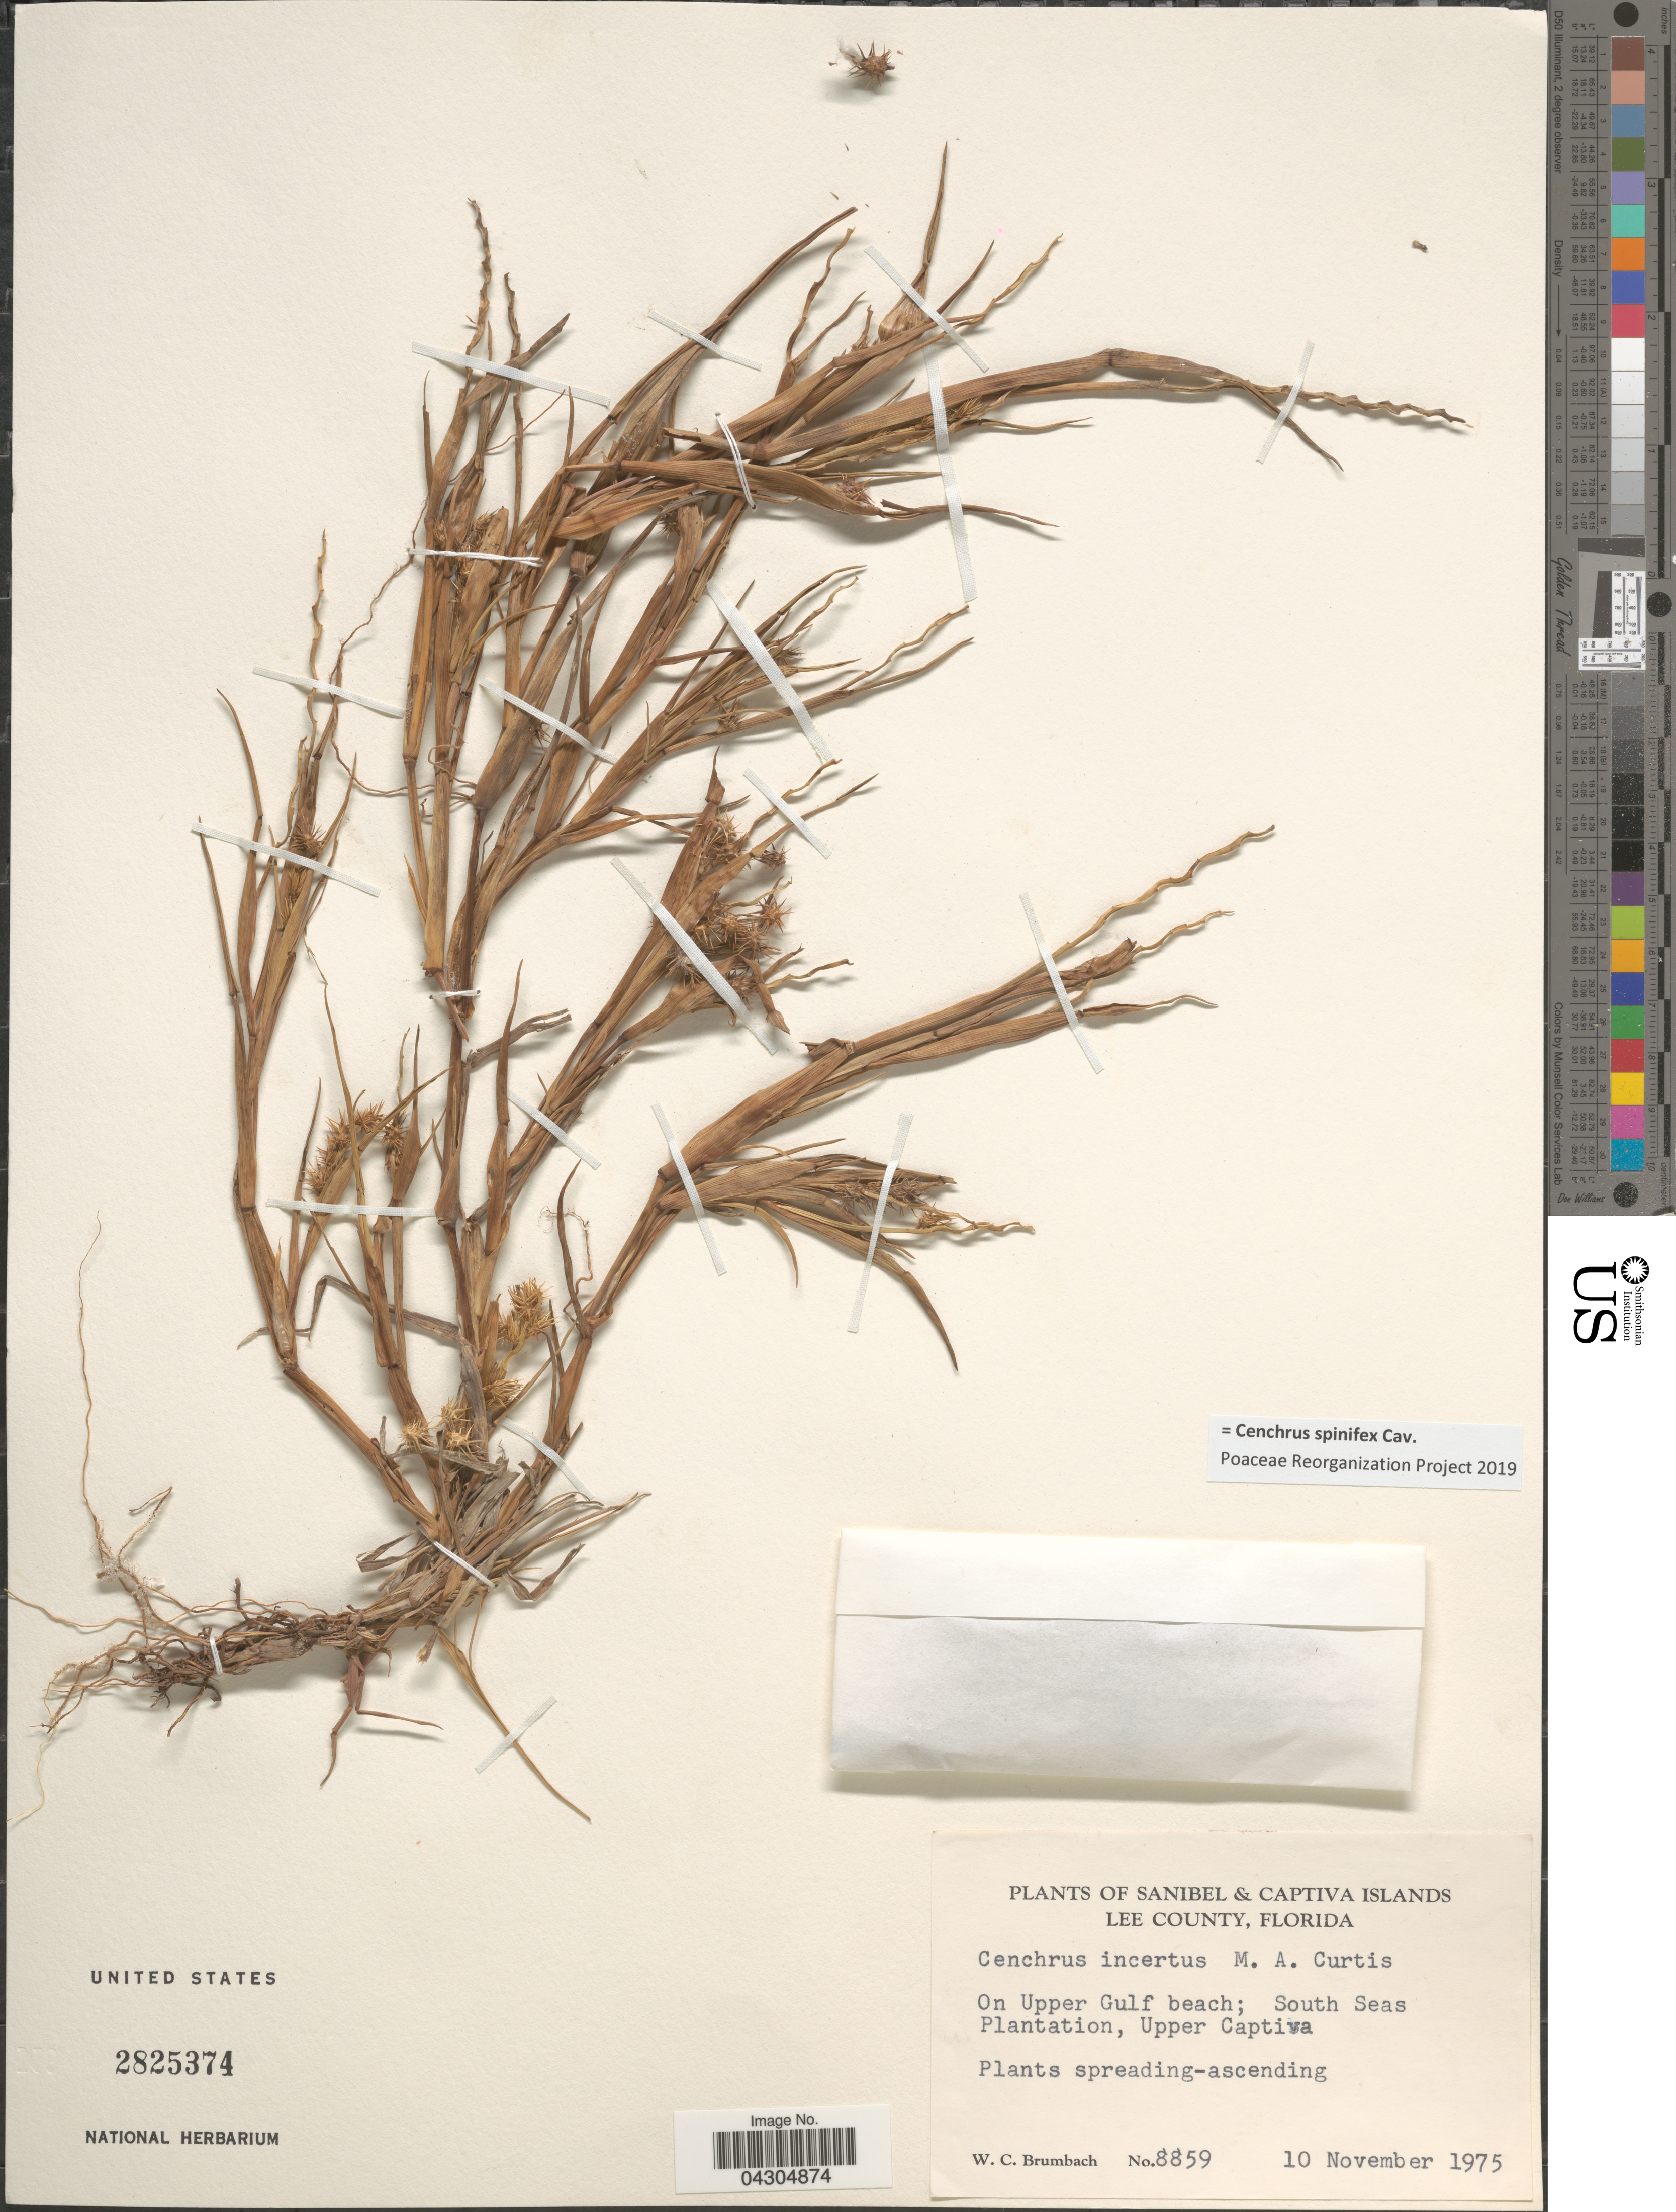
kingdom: Plantae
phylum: Tracheophyta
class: Liliopsida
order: Poales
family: Poaceae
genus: Cenchrus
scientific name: Cenchrus spinifex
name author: Cav.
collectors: W. C. Brumbach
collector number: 8859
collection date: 1975-11-10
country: United States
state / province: Florida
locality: Sanibel & Captiva Islands. Lee County. On upper Gulf beach; South Seas Plantation, Upper Captiva.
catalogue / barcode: US 2825374